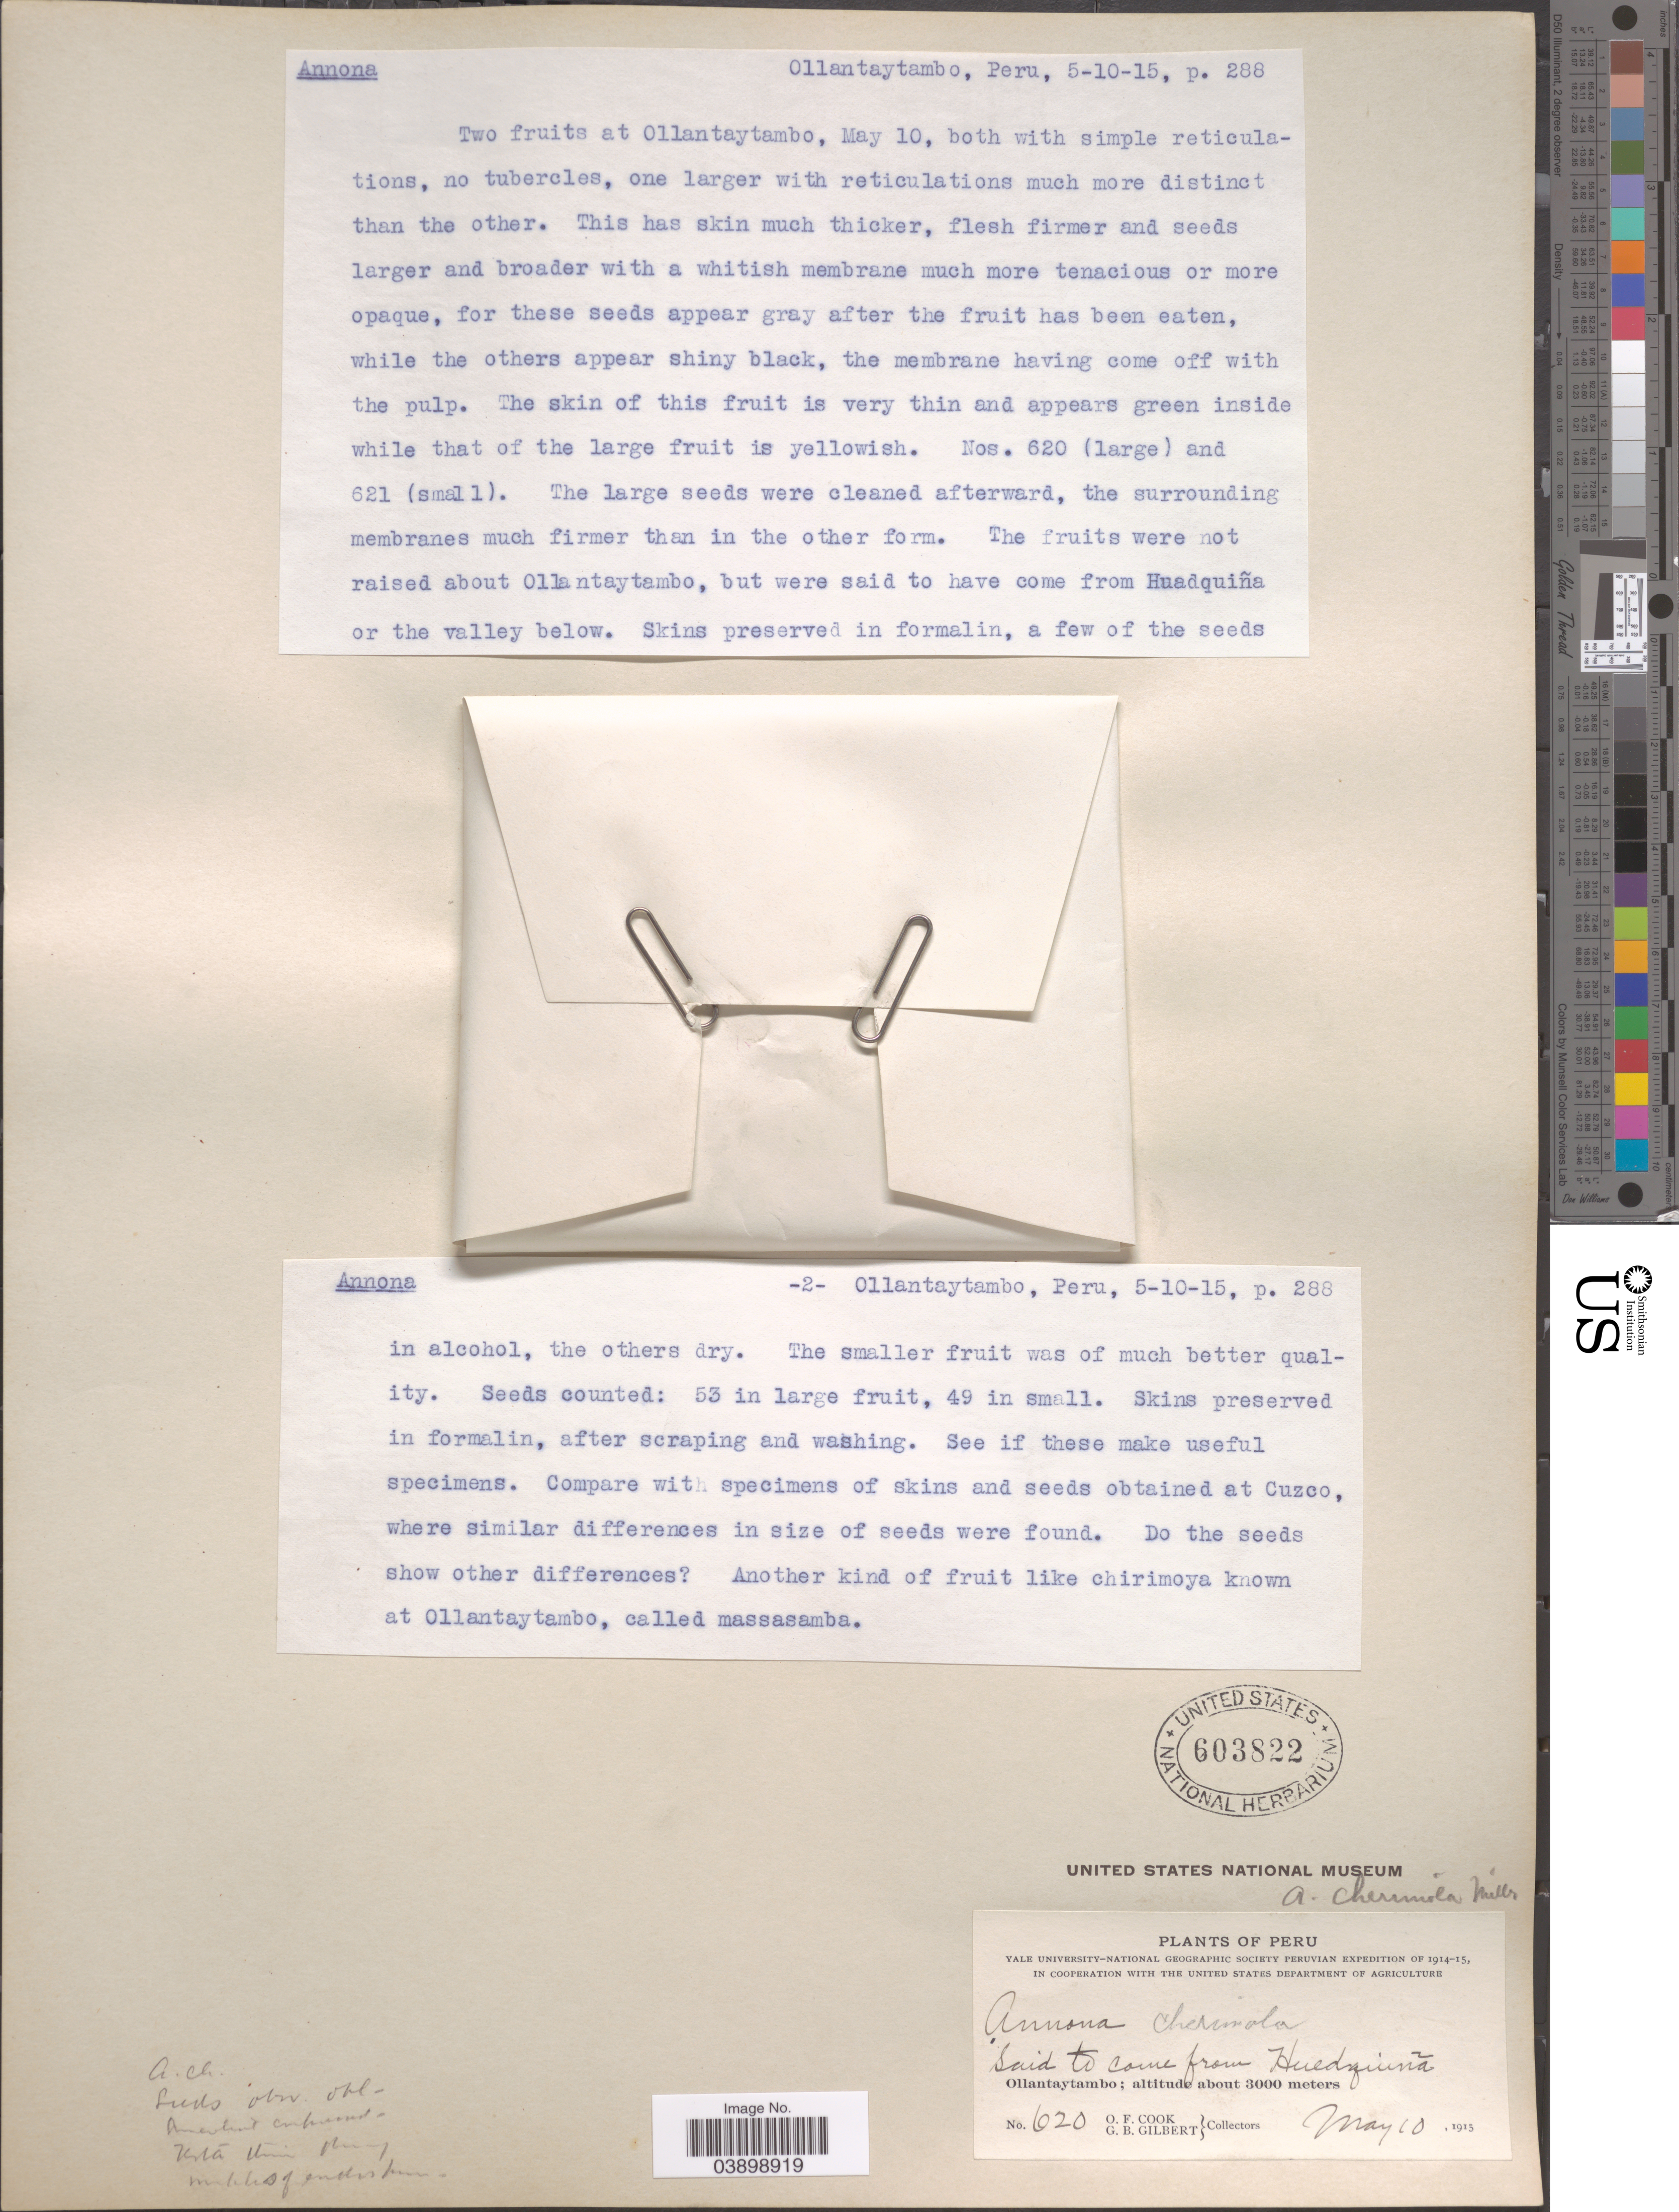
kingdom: Plantae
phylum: Tracheophyta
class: Magnoliopsida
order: Magnoliales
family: Annonaceae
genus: Annona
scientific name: Annona cherimola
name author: Mill.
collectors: O. F. Cook & G. B. Gilbert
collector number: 620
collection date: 1915-05-10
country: Peru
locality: Ollantaytambo.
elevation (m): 3000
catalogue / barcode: US 603822